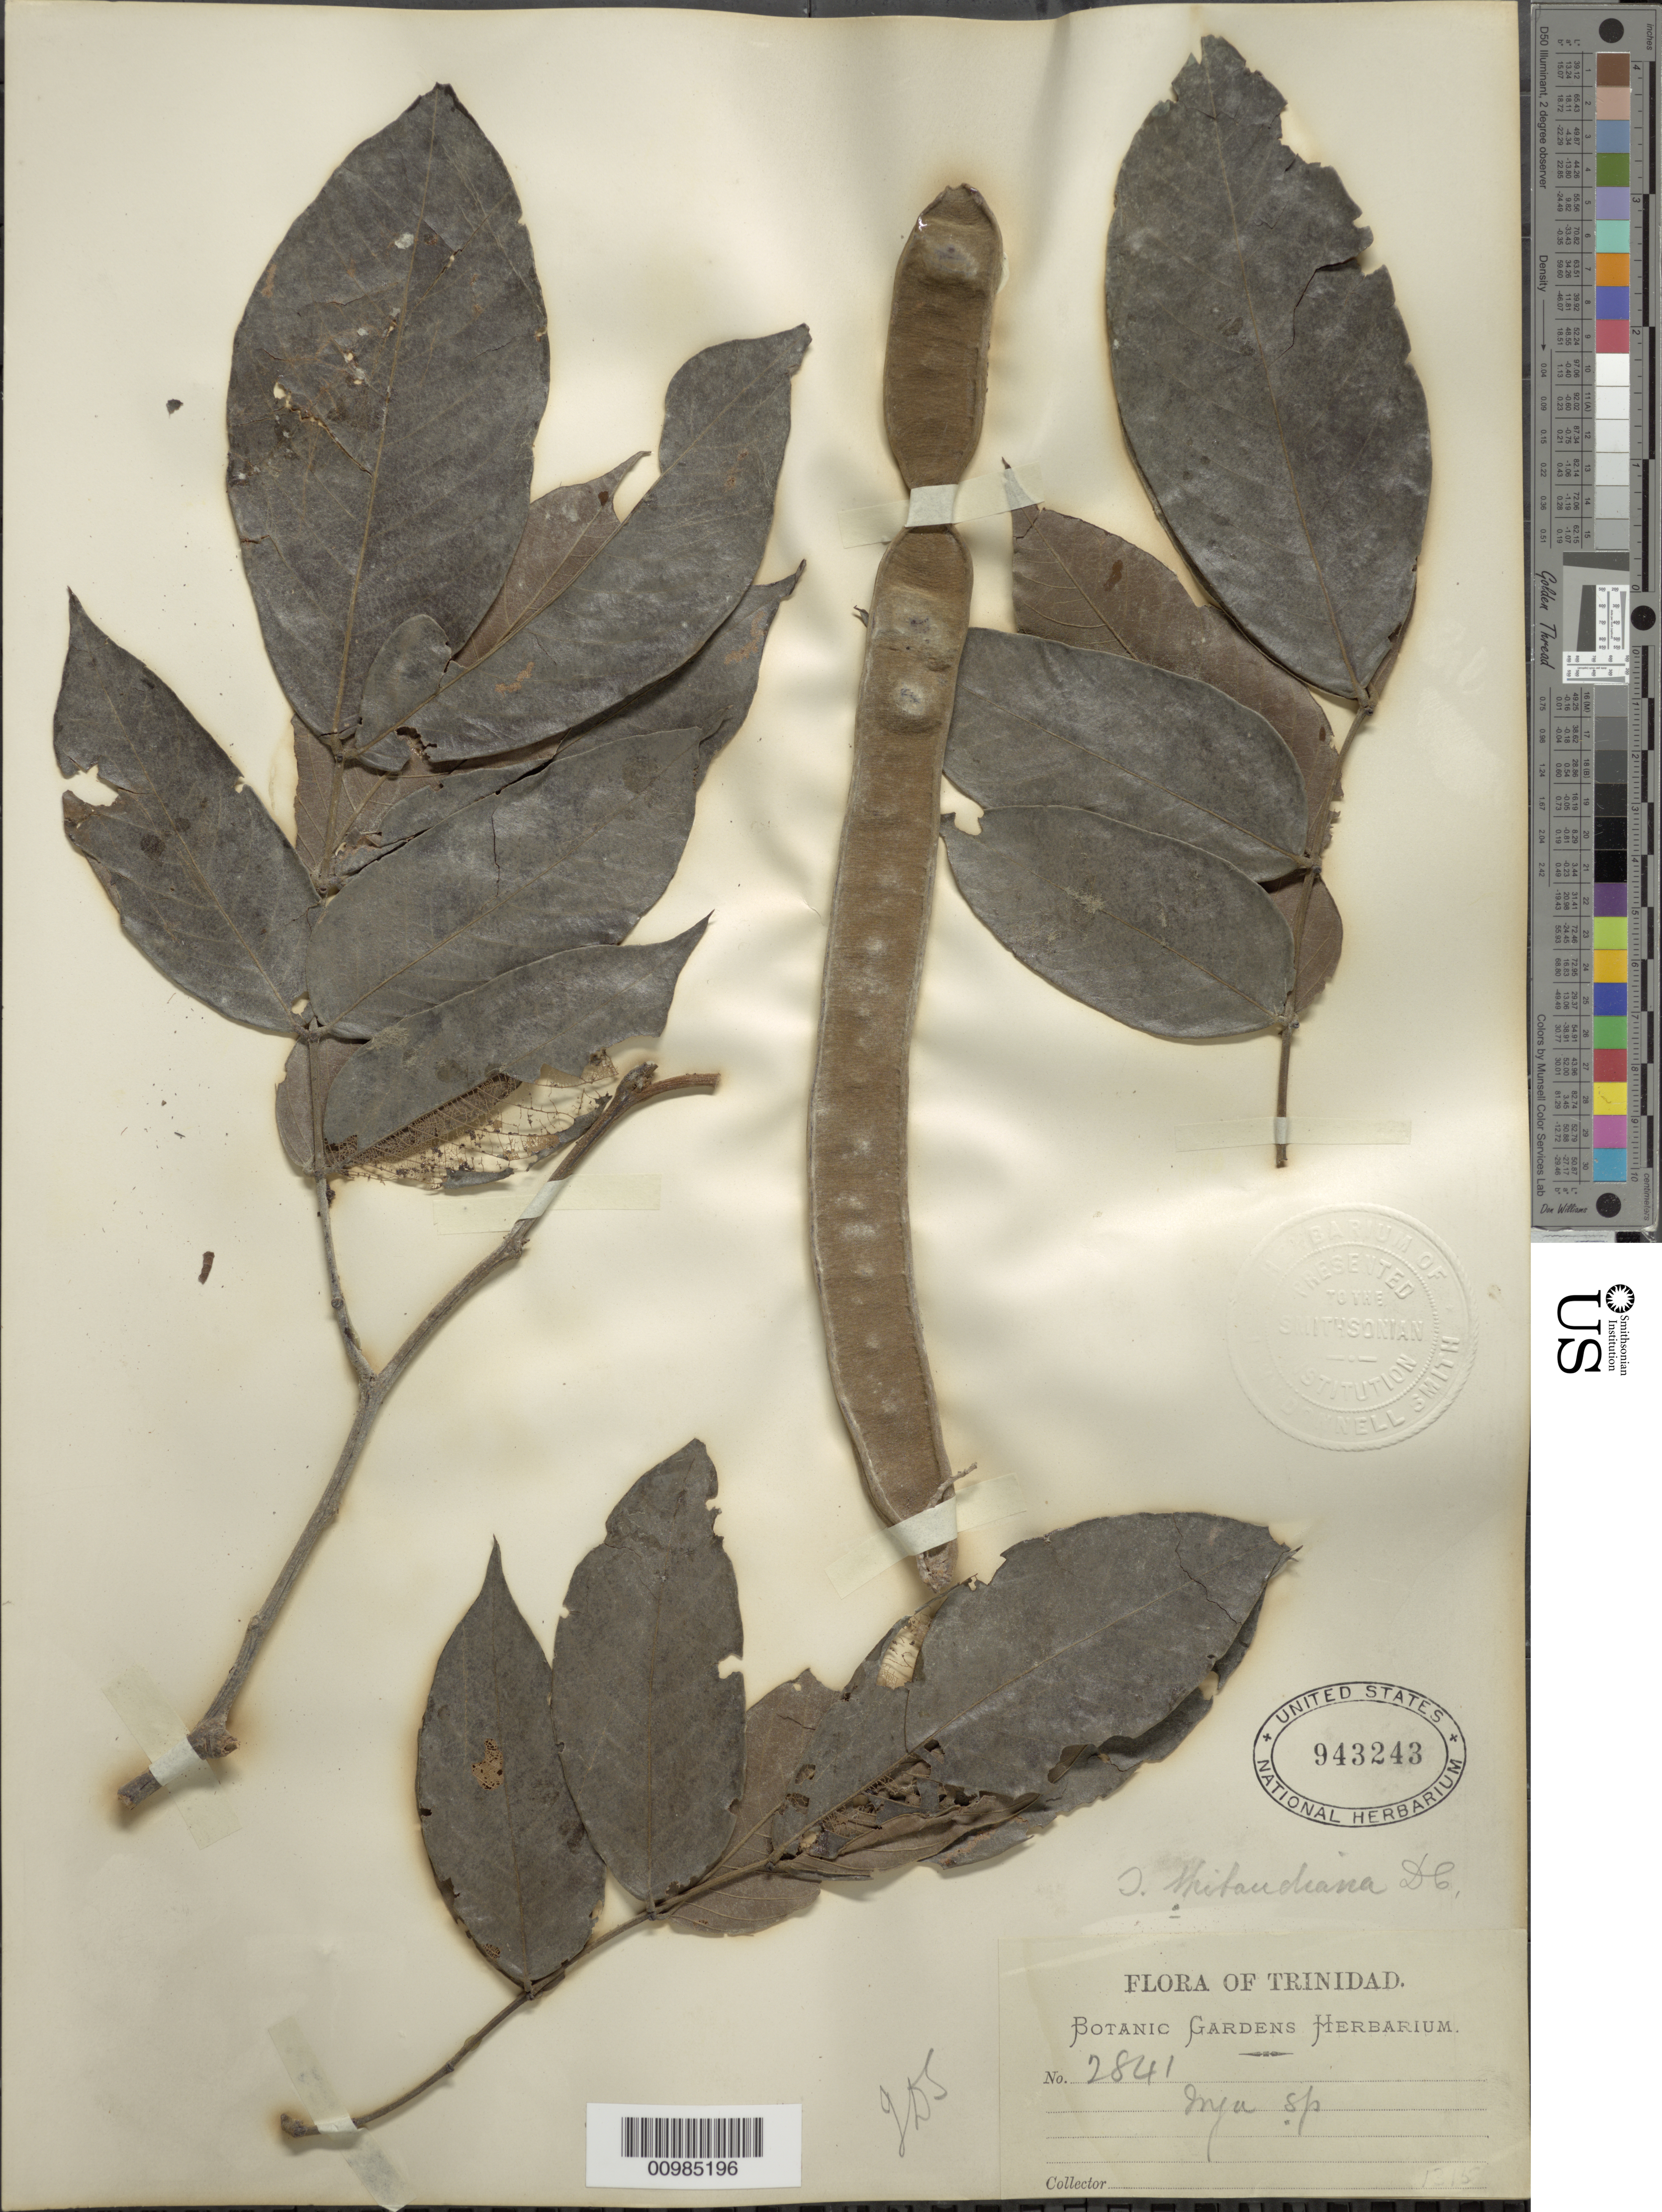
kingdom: Plantae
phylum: Tracheophyta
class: Magnoliopsida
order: Fabales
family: Fabaceae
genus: Inga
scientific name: Inga thibaudiana subsp. thibaudiana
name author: DC.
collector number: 2841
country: Trinidad and Tobago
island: Trinidad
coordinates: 0 N, 0 E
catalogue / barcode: US 943243